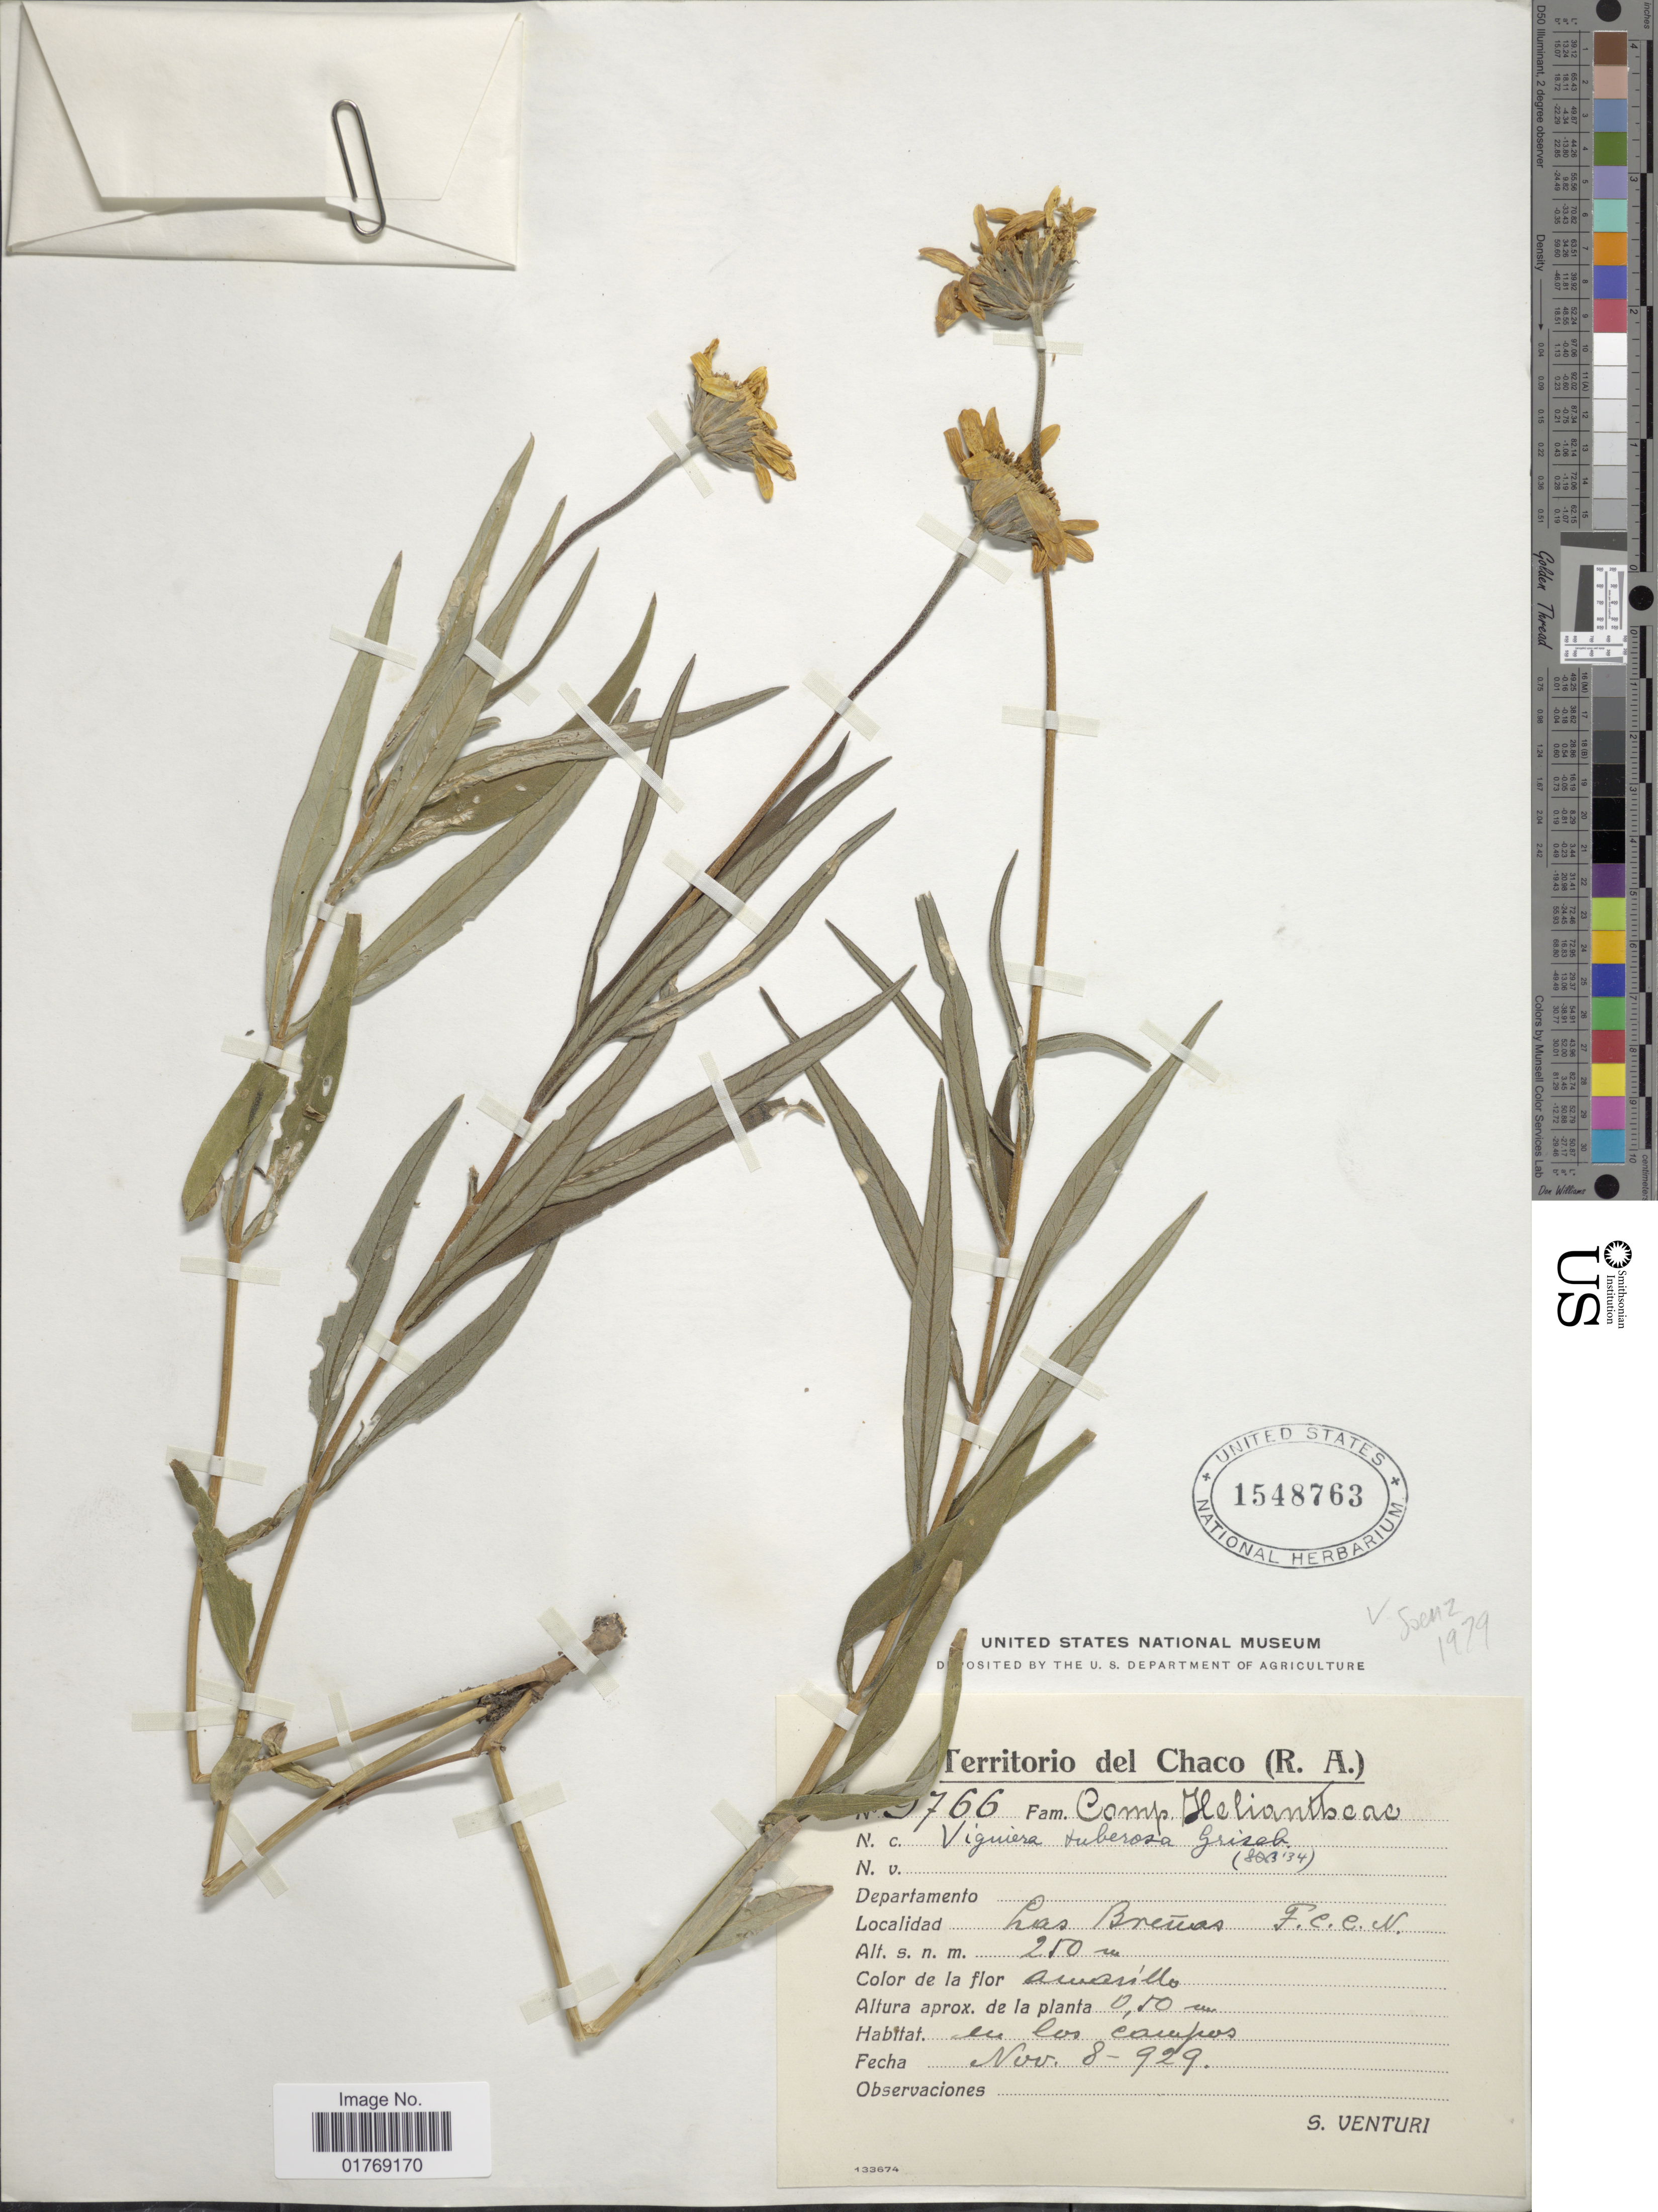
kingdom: Plantae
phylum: Tracheophyta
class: Magnoliopsida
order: Asterales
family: Asteraceae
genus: Viguiera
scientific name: Viguiera tuberosa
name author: Griseb.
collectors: S. Venturi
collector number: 5766*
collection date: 1929-11-08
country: Argentina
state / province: Chaco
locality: Territorio del Chaco, (R.A.). Las Breñas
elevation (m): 250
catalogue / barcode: US 1548763